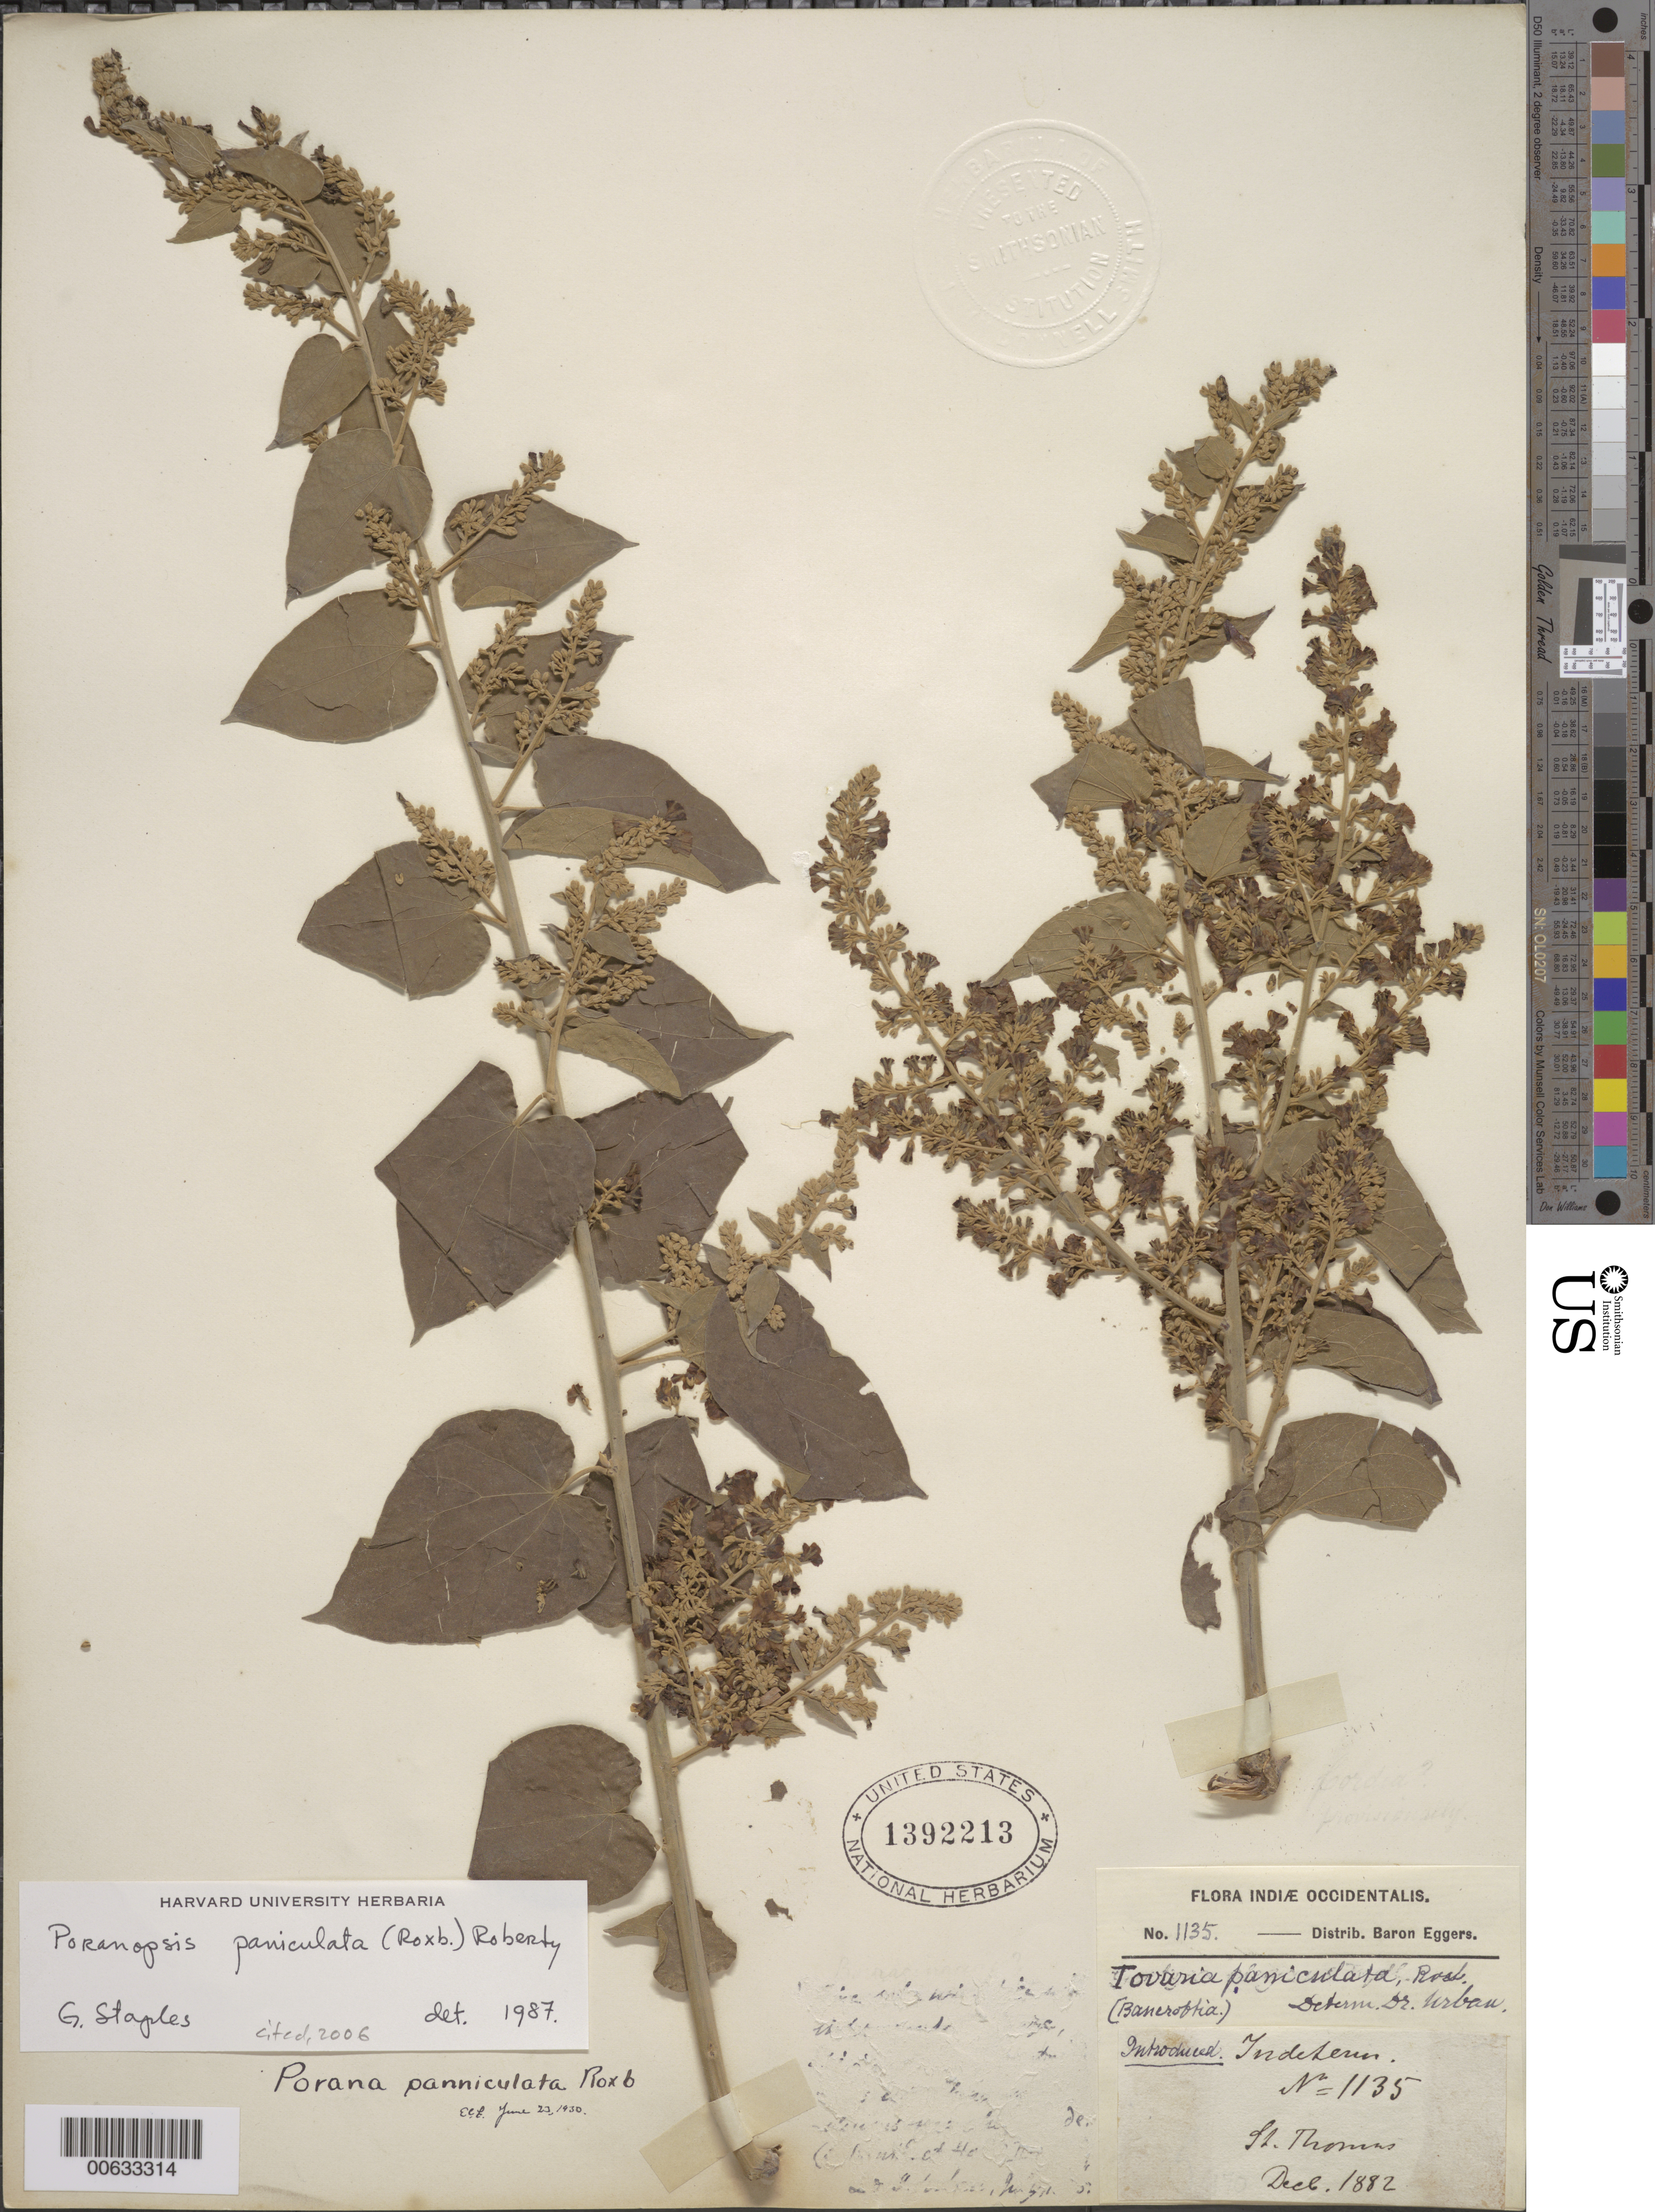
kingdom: Plantae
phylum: Tracheophyta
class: Magnoliopsida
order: Solanales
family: Convolvulaceae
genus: Poranopsis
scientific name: Poranopsis paniculata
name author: (Roxb.) Roberty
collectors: H. F. A. von Eggers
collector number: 1135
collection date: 1882-12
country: U.S. Virgin Islands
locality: Indiæ Occidentalis. St. Thomas.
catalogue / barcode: US 1392213